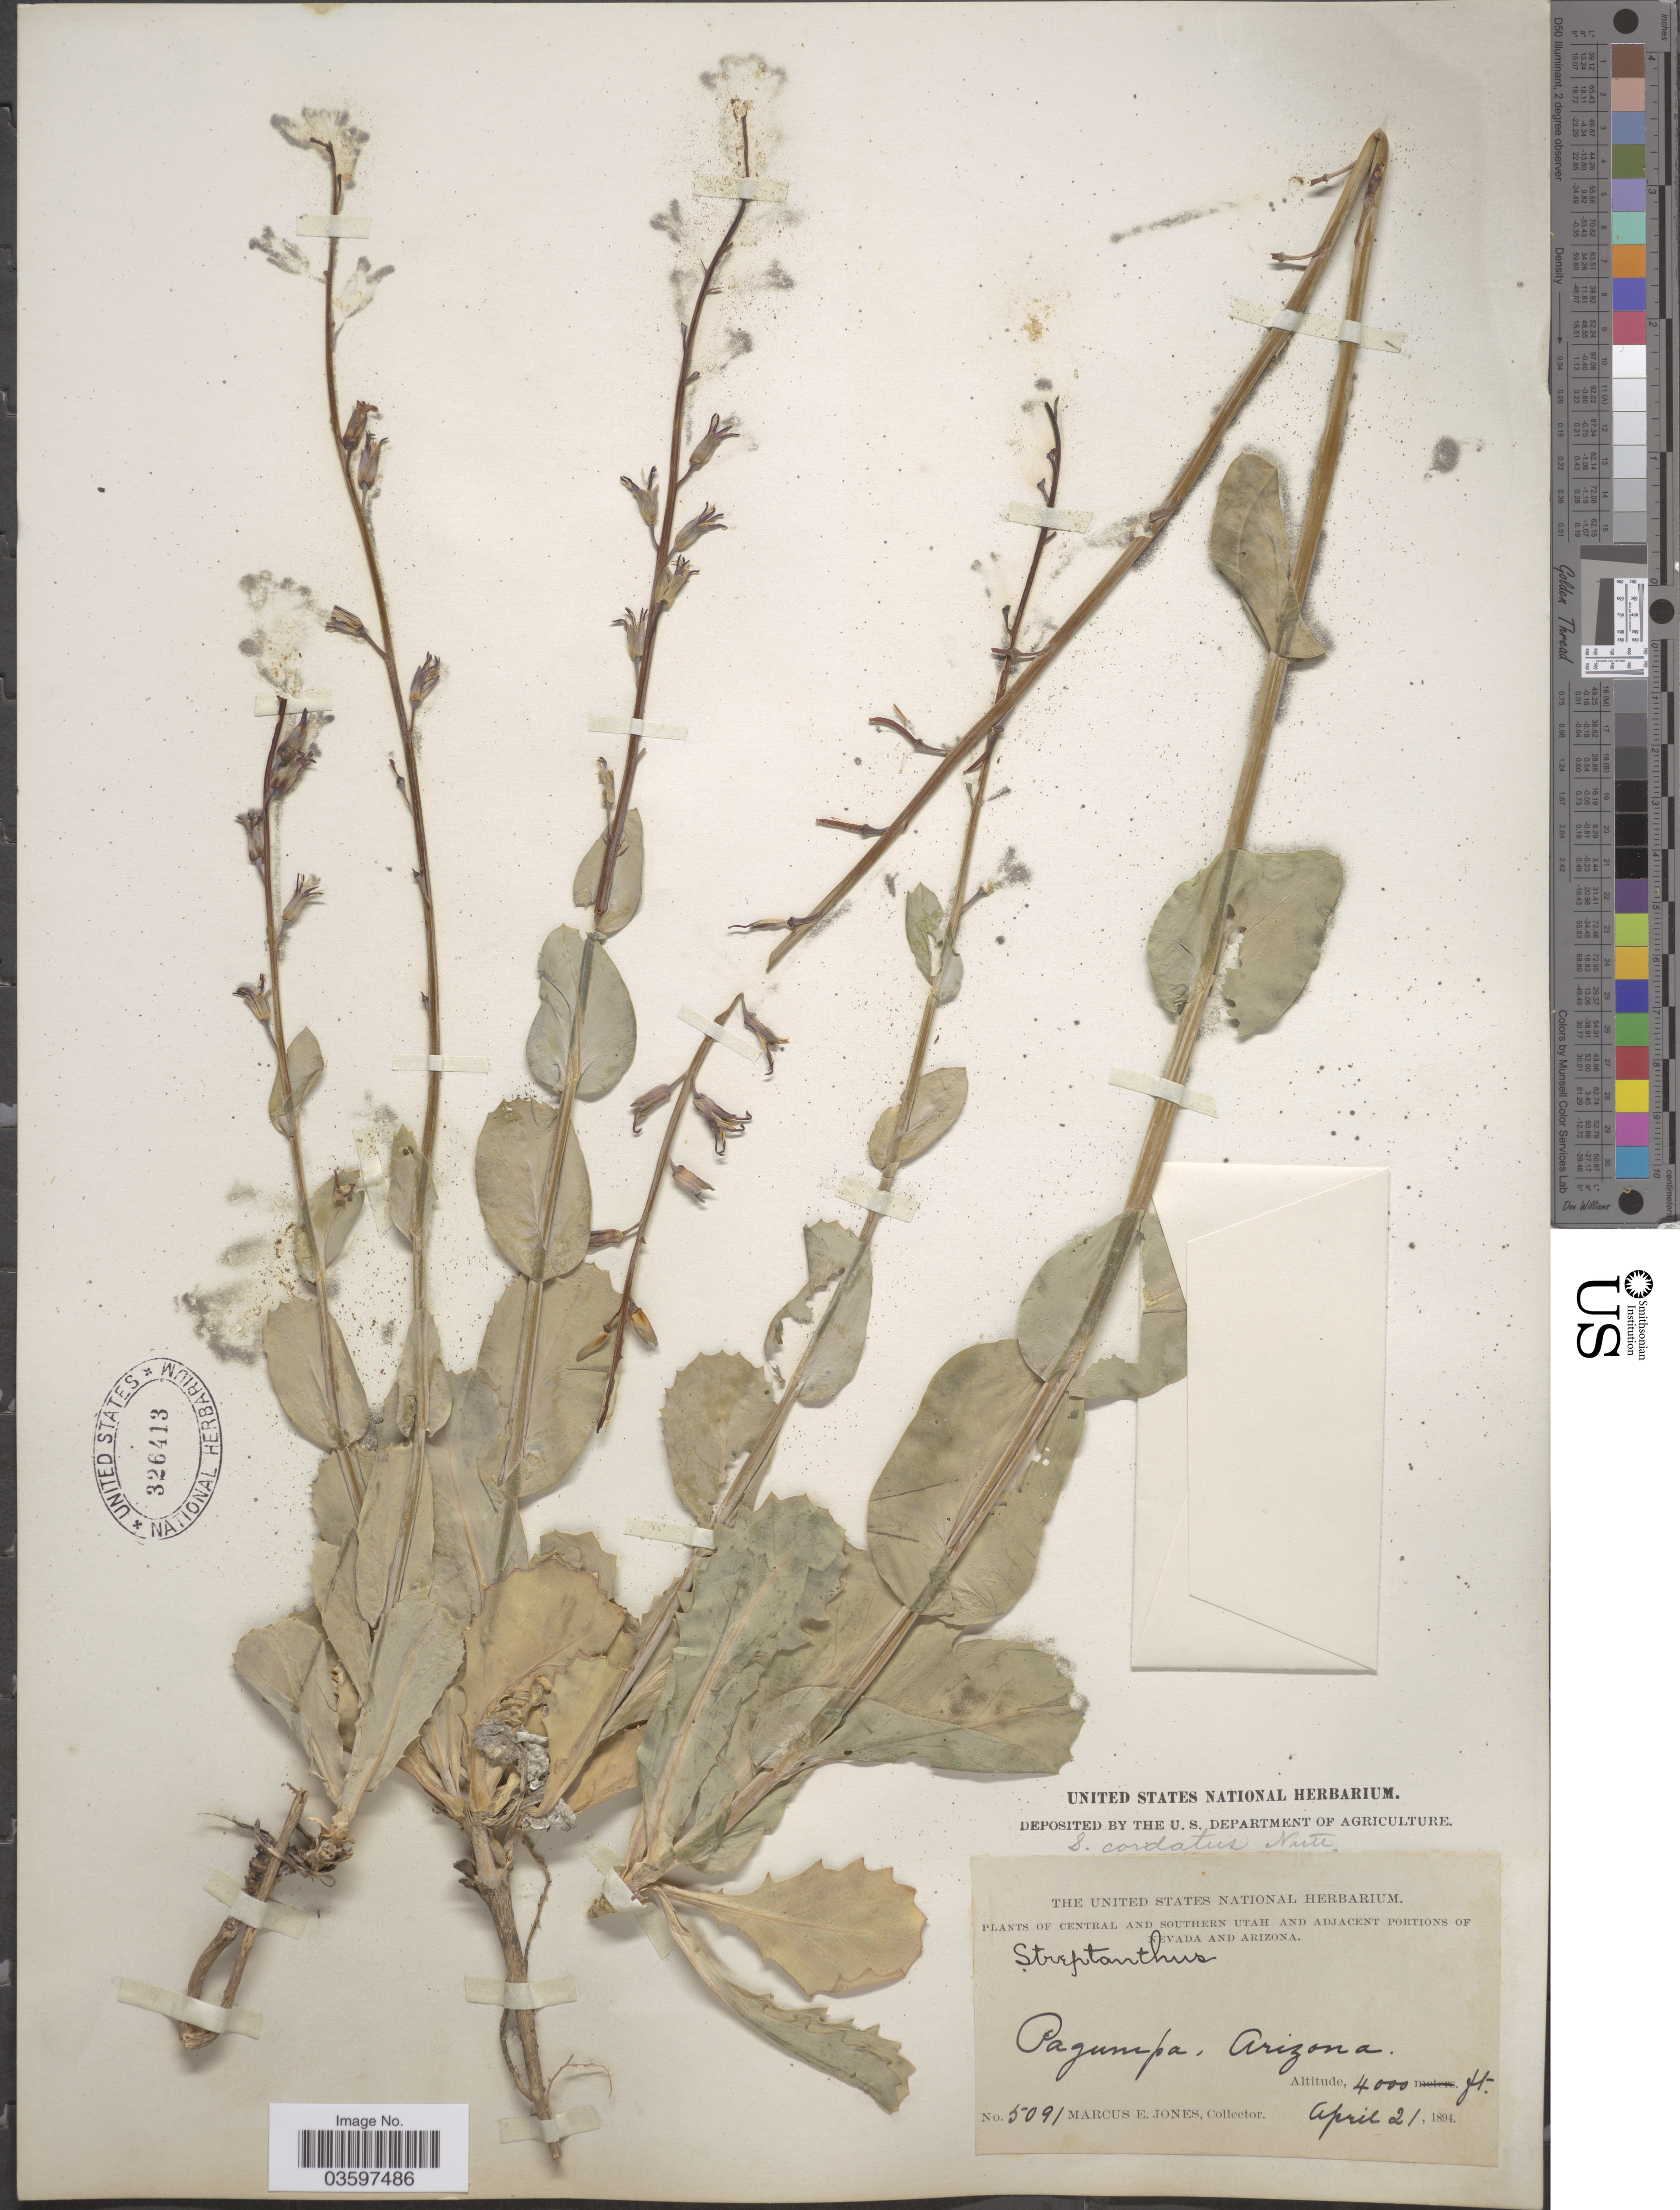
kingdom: Plantae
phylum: Tracheophyta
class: Magnoliopsida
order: Brassicales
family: Brassicaceae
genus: Streptanthus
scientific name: Streptanthus cordatus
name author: Nutt. ex Torr. & A. Gray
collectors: M. E. Jones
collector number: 5091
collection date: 1894-04-21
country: United States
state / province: Arizona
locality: Pagumpa.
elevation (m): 1219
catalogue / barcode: US 326413